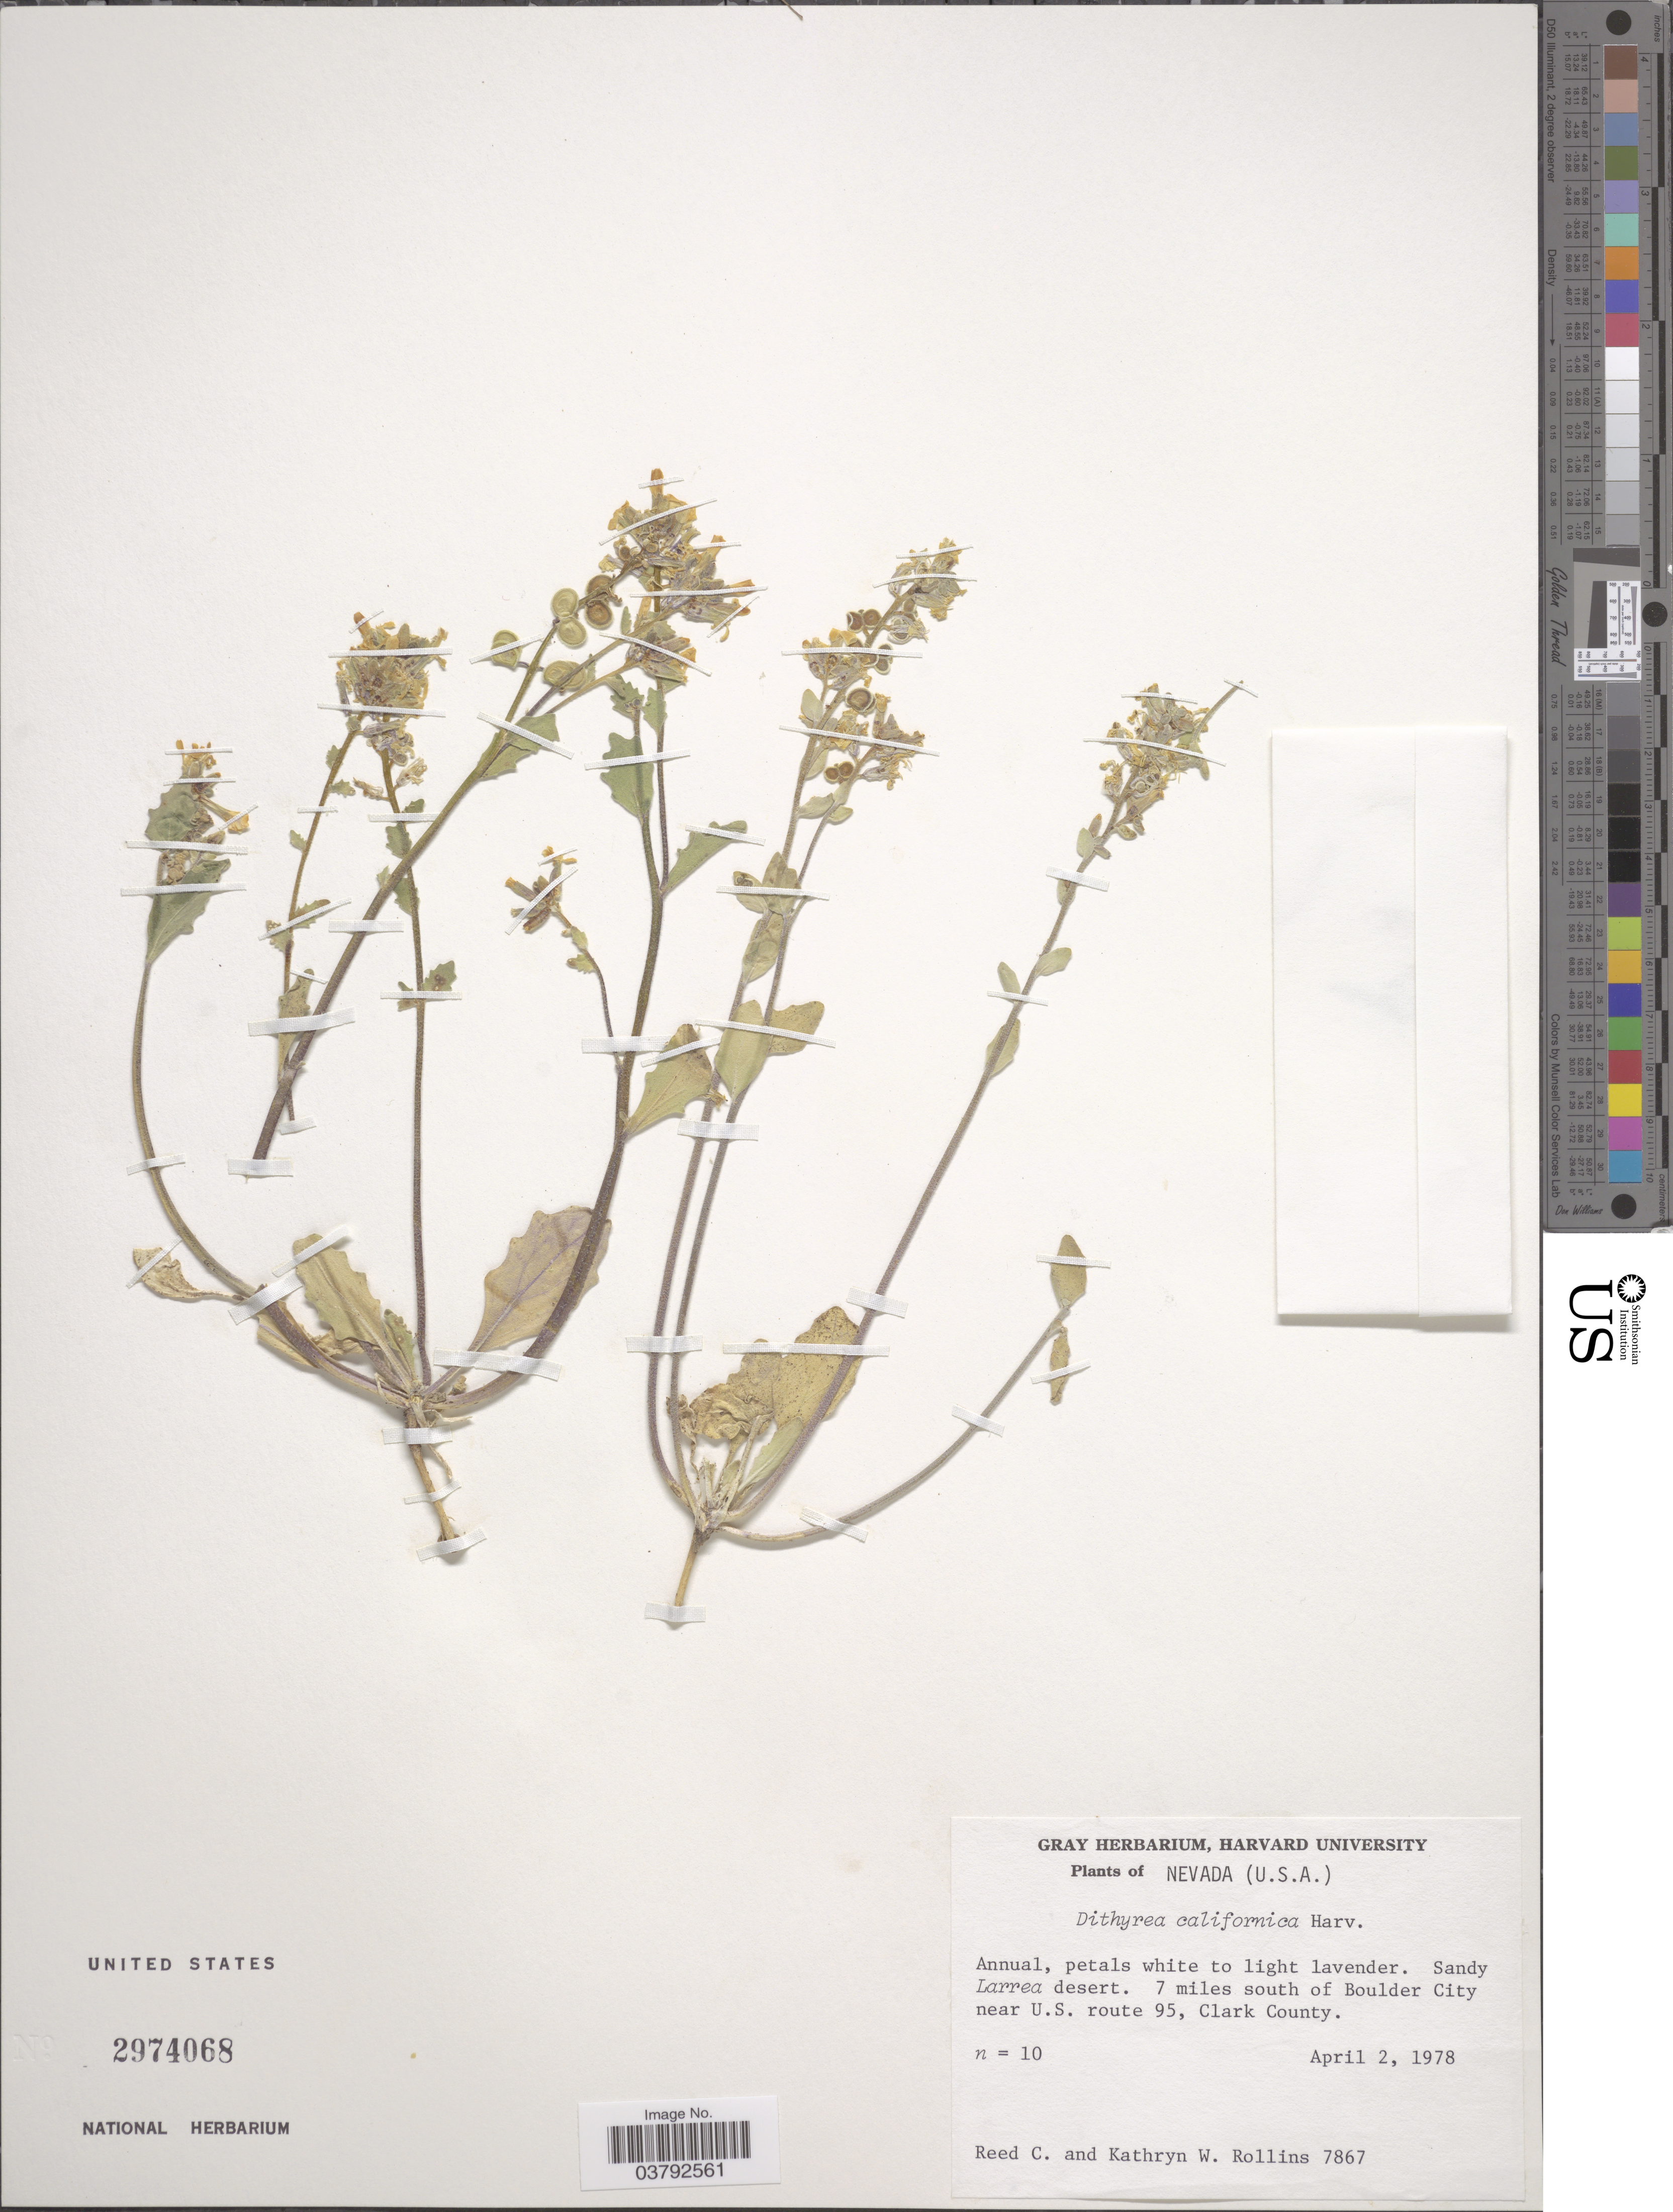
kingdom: Plantae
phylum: Tracheophyta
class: Magnoliopsida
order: Brassicales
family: Brassicaceae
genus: Dithyrea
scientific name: Dithyrea californica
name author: Harv.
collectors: R. C. Rollins & K. W. Rollins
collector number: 7867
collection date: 1978-04-02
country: United States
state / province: Nevada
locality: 7 miles south of Boulder City near U. S. route 95, Clark County.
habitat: sandy desert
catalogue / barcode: US 2974068